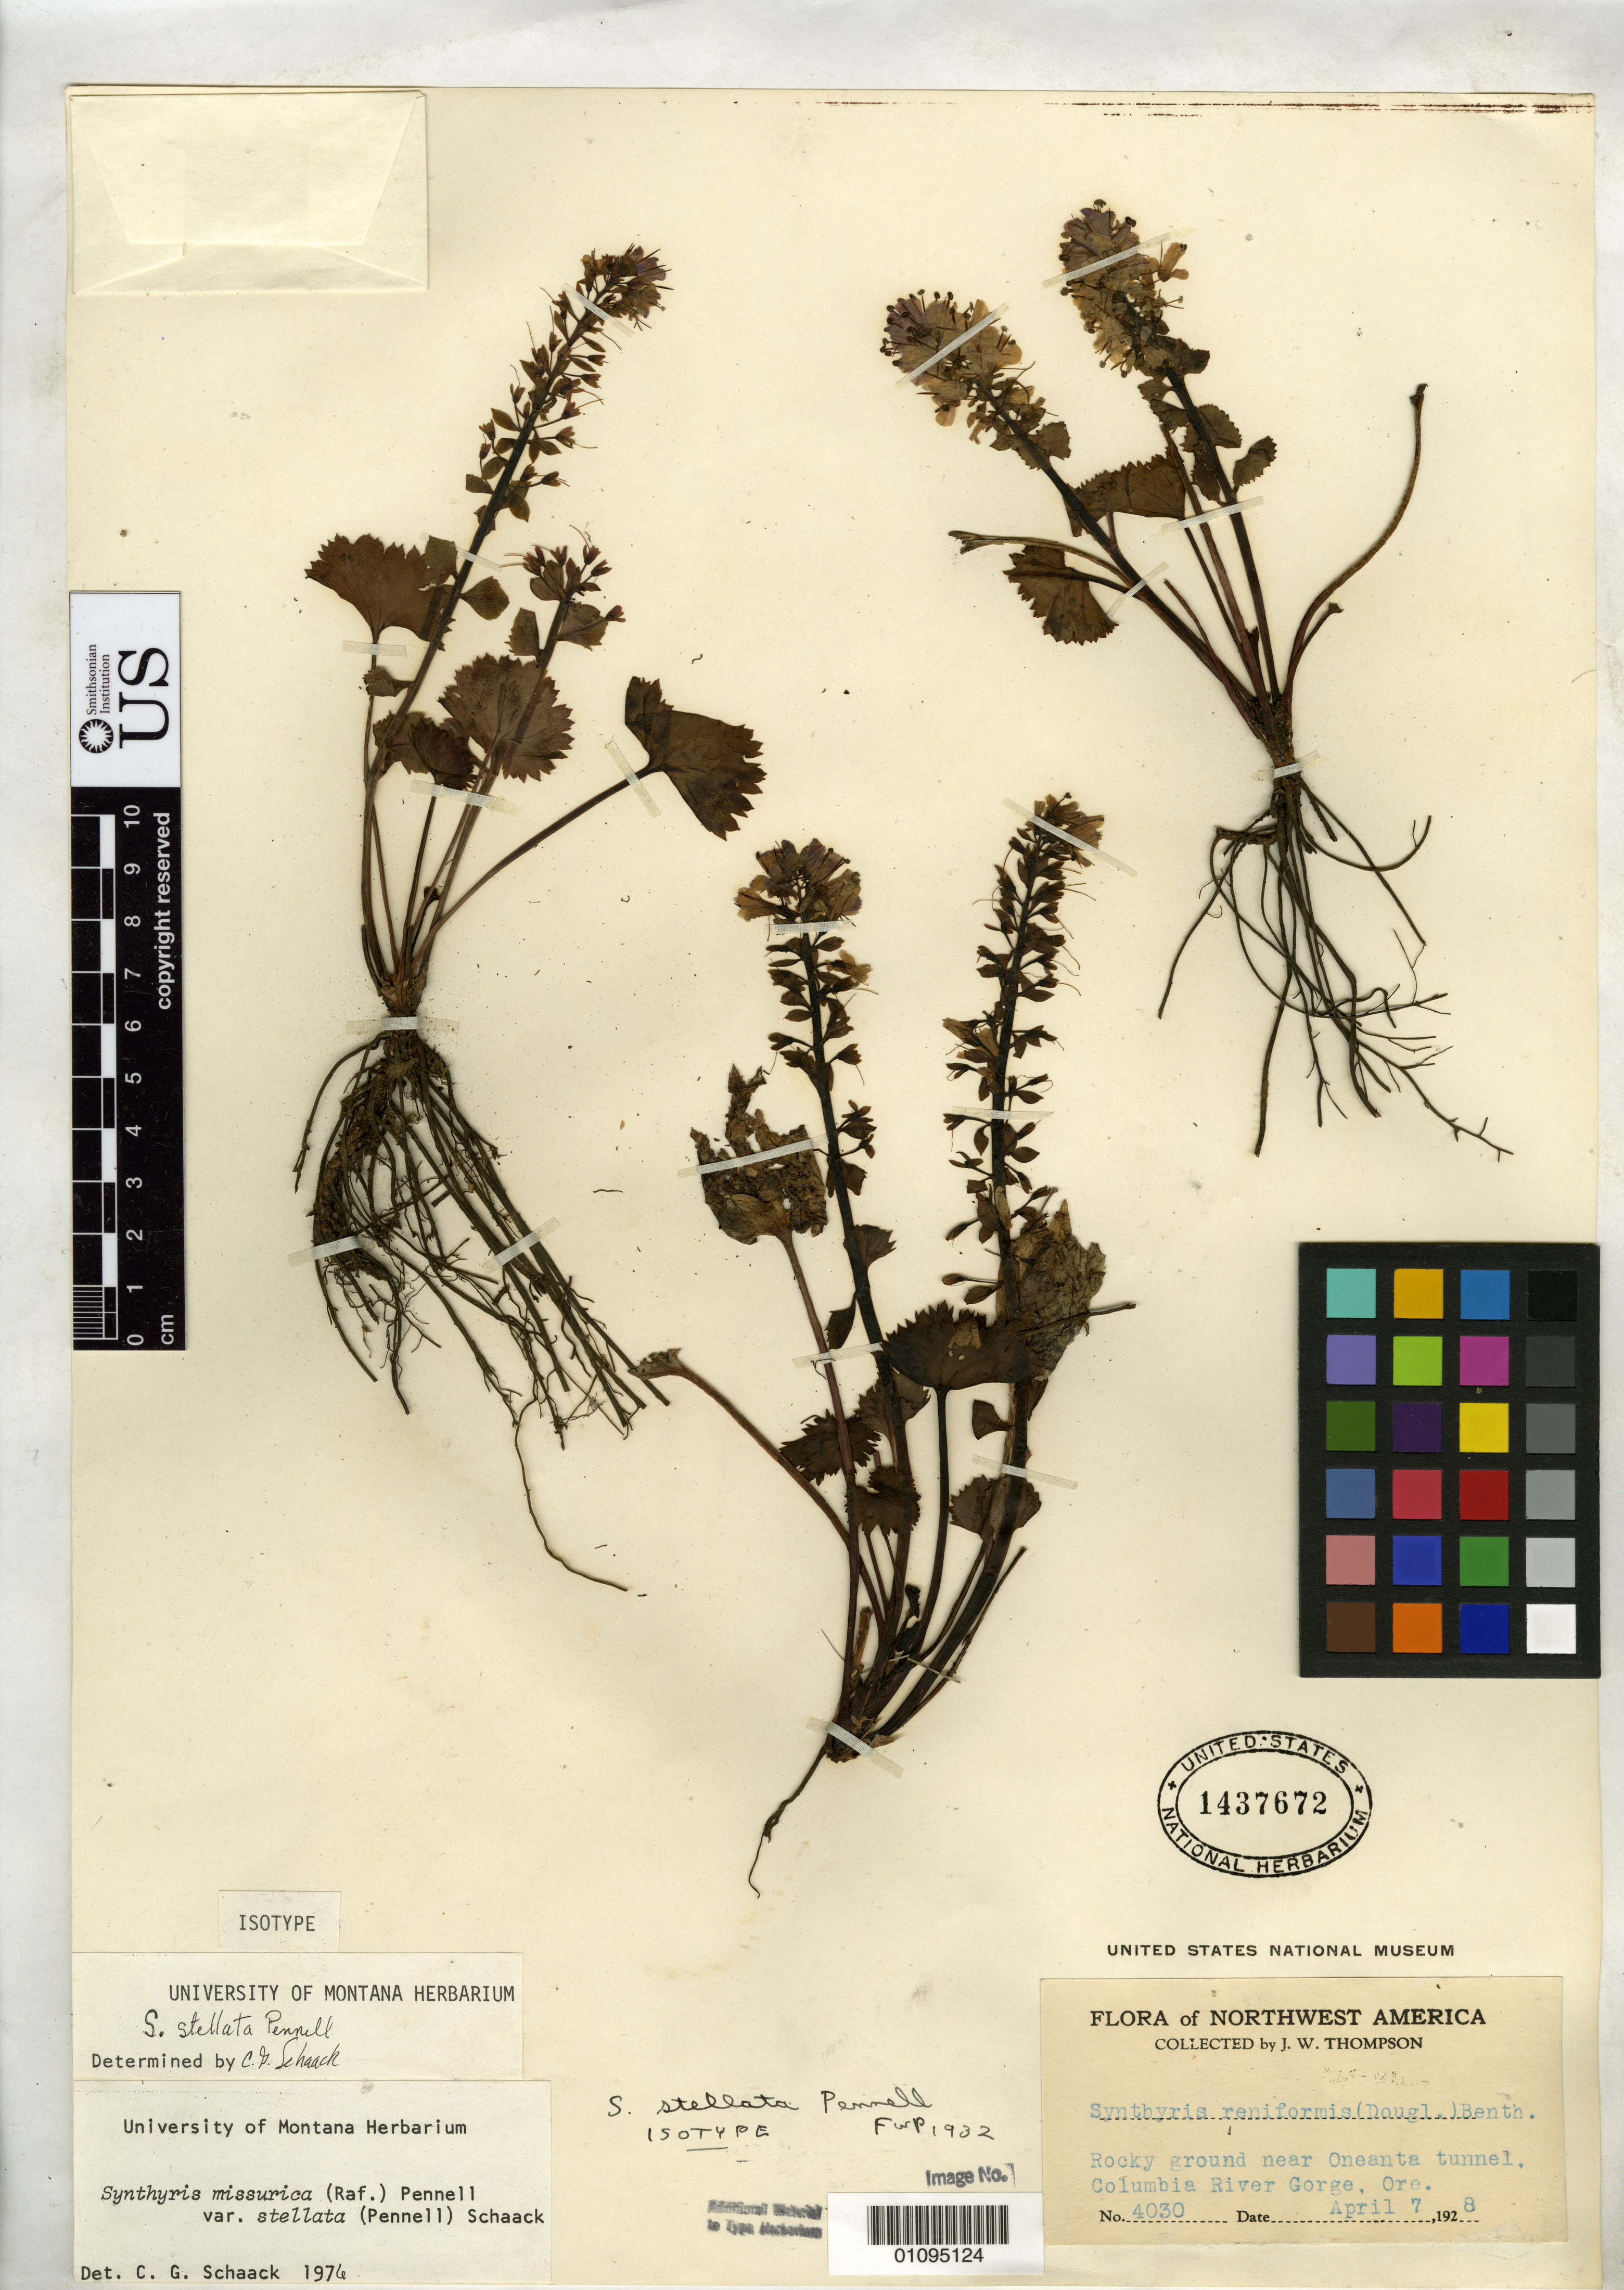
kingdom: Plantae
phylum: Tracheophyta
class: Magnoliopsida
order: Lamiales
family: Plantaginaceae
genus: Synthyris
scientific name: Synthyris stellata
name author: Pennell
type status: Isotype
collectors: J. W. Thompson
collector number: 4030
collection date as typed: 07 Apr 1928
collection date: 1928-04-07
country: United States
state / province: Oregon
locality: Columbia River Gorge; Oneanta Tunnel.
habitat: Rocky ground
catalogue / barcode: US 1437672